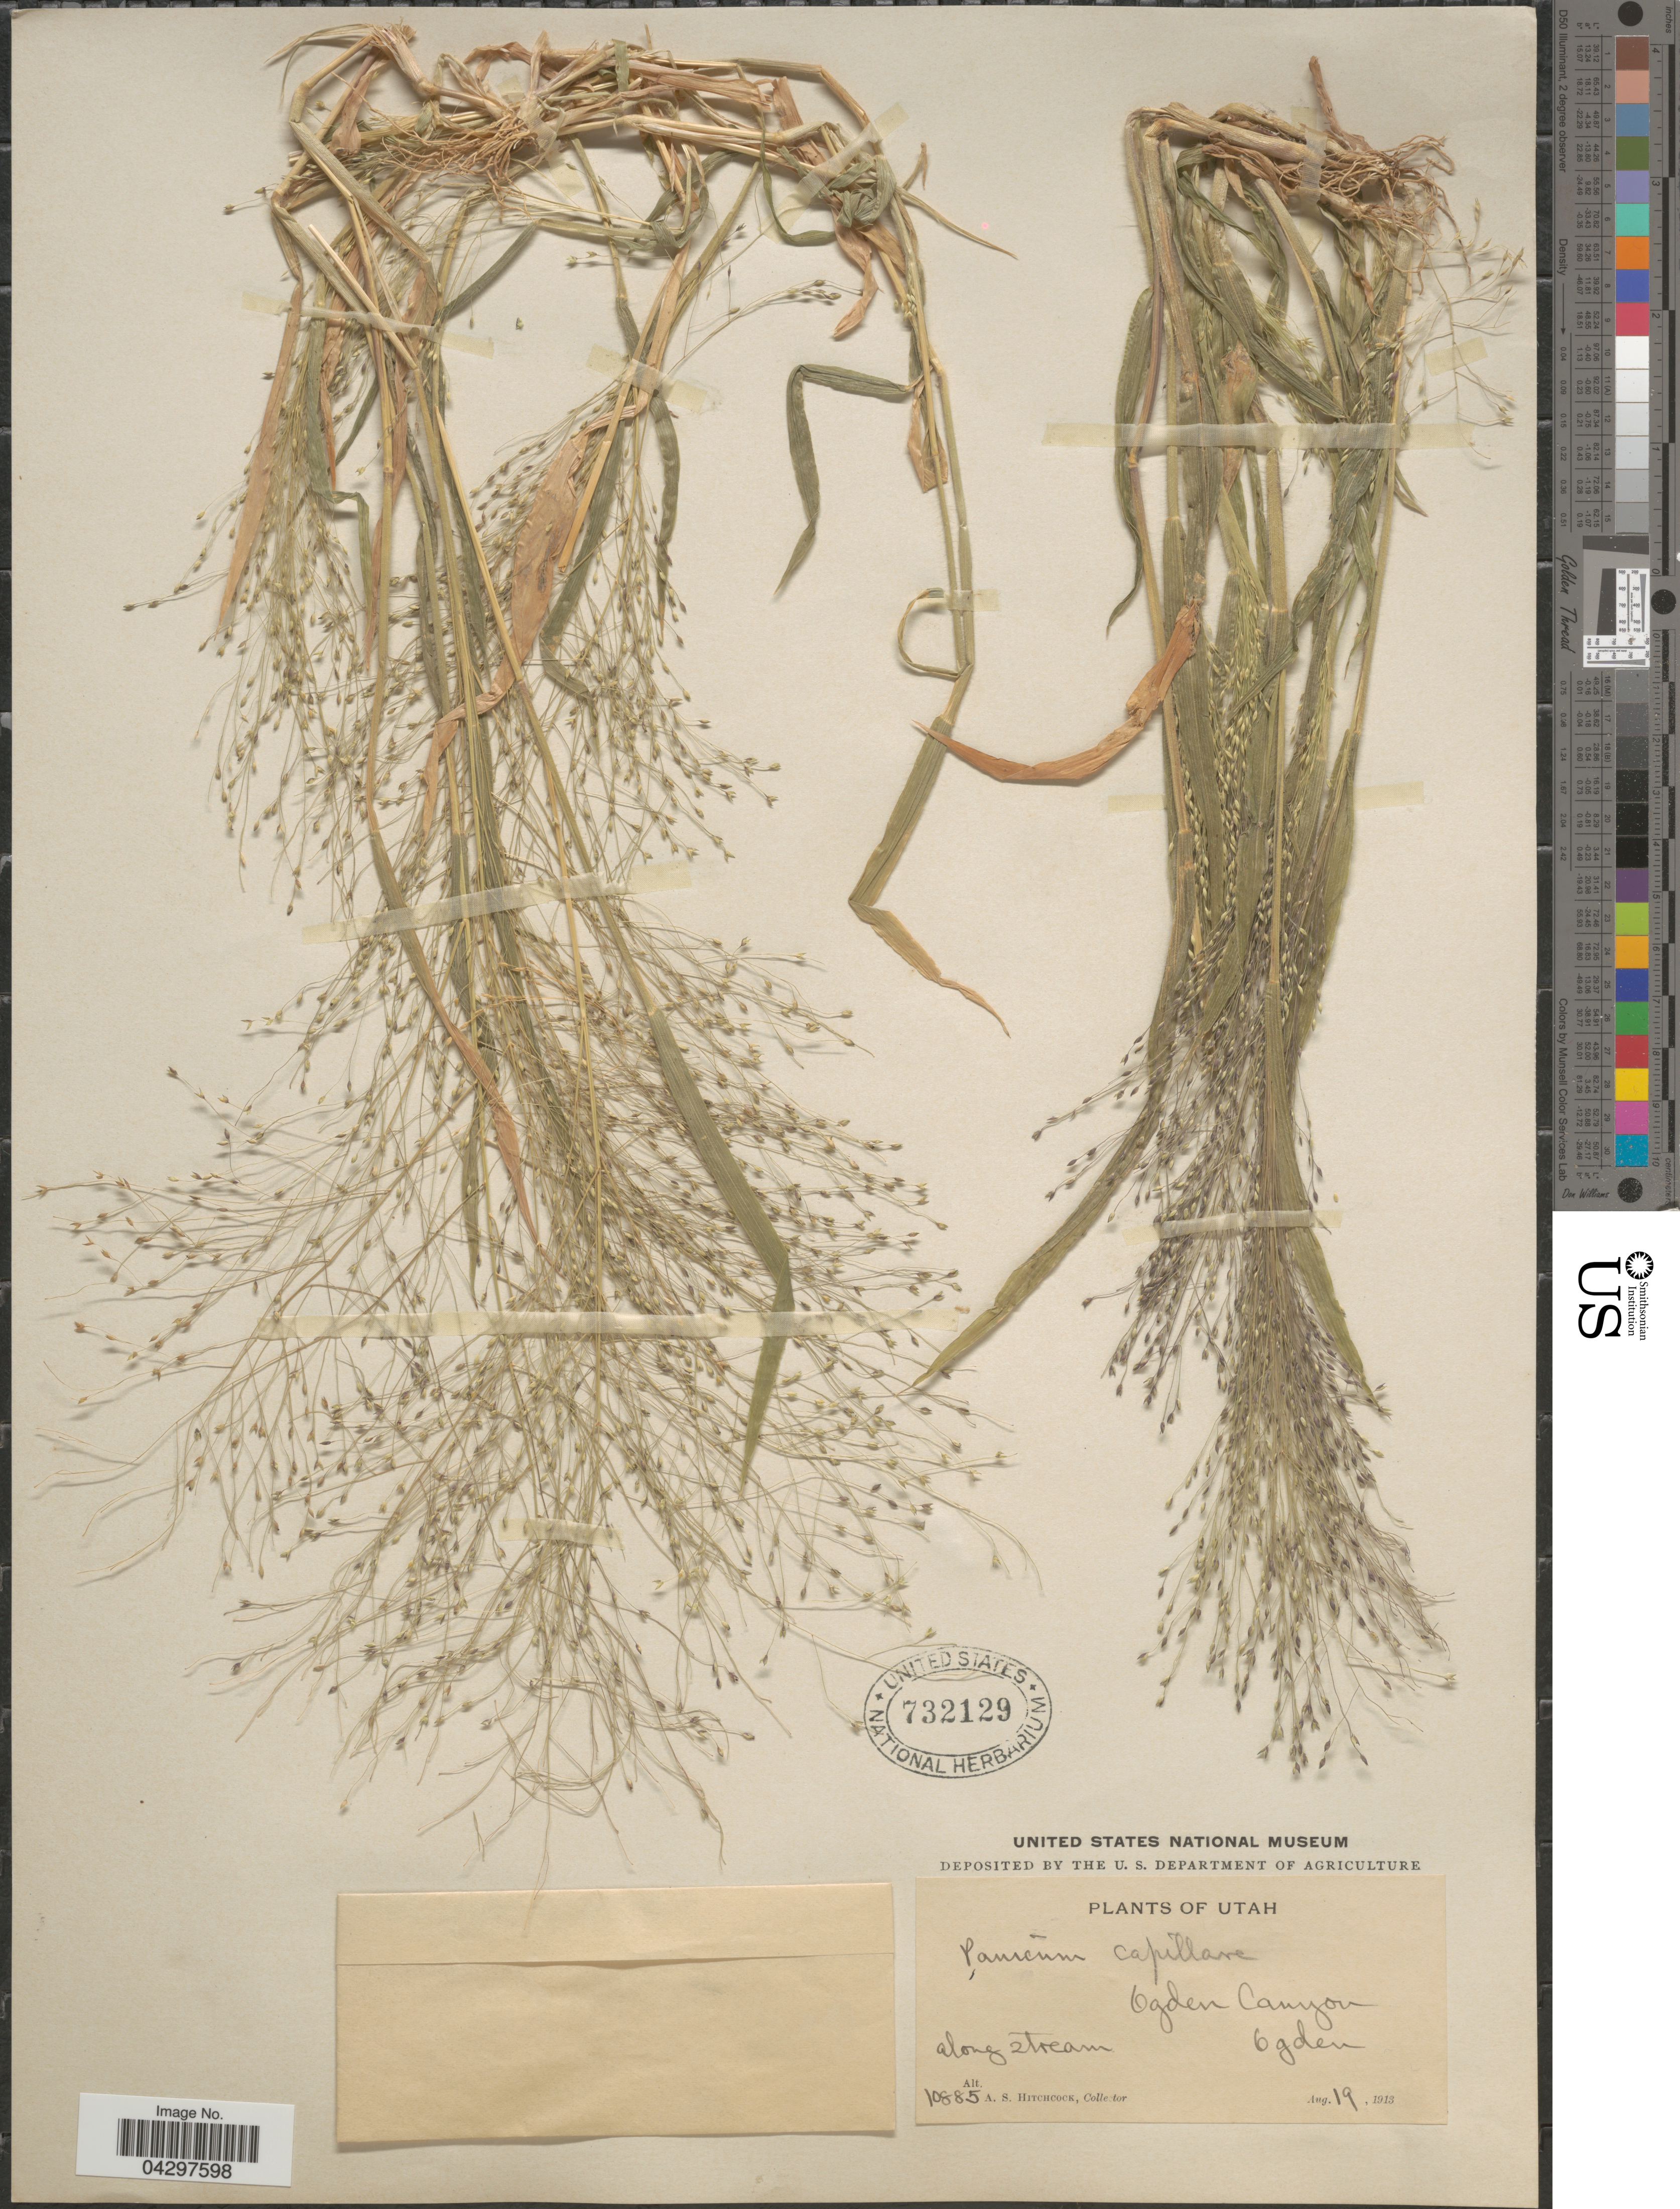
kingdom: Plantae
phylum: Tracheophyta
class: Liliopsida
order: Poales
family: Poaceae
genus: Panicum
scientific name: Panicum capillare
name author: L.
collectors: A. S. Hitchcock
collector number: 10885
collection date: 1913-08-19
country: United States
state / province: Utah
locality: Ogden Canyon. Ogden.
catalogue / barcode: US 732129